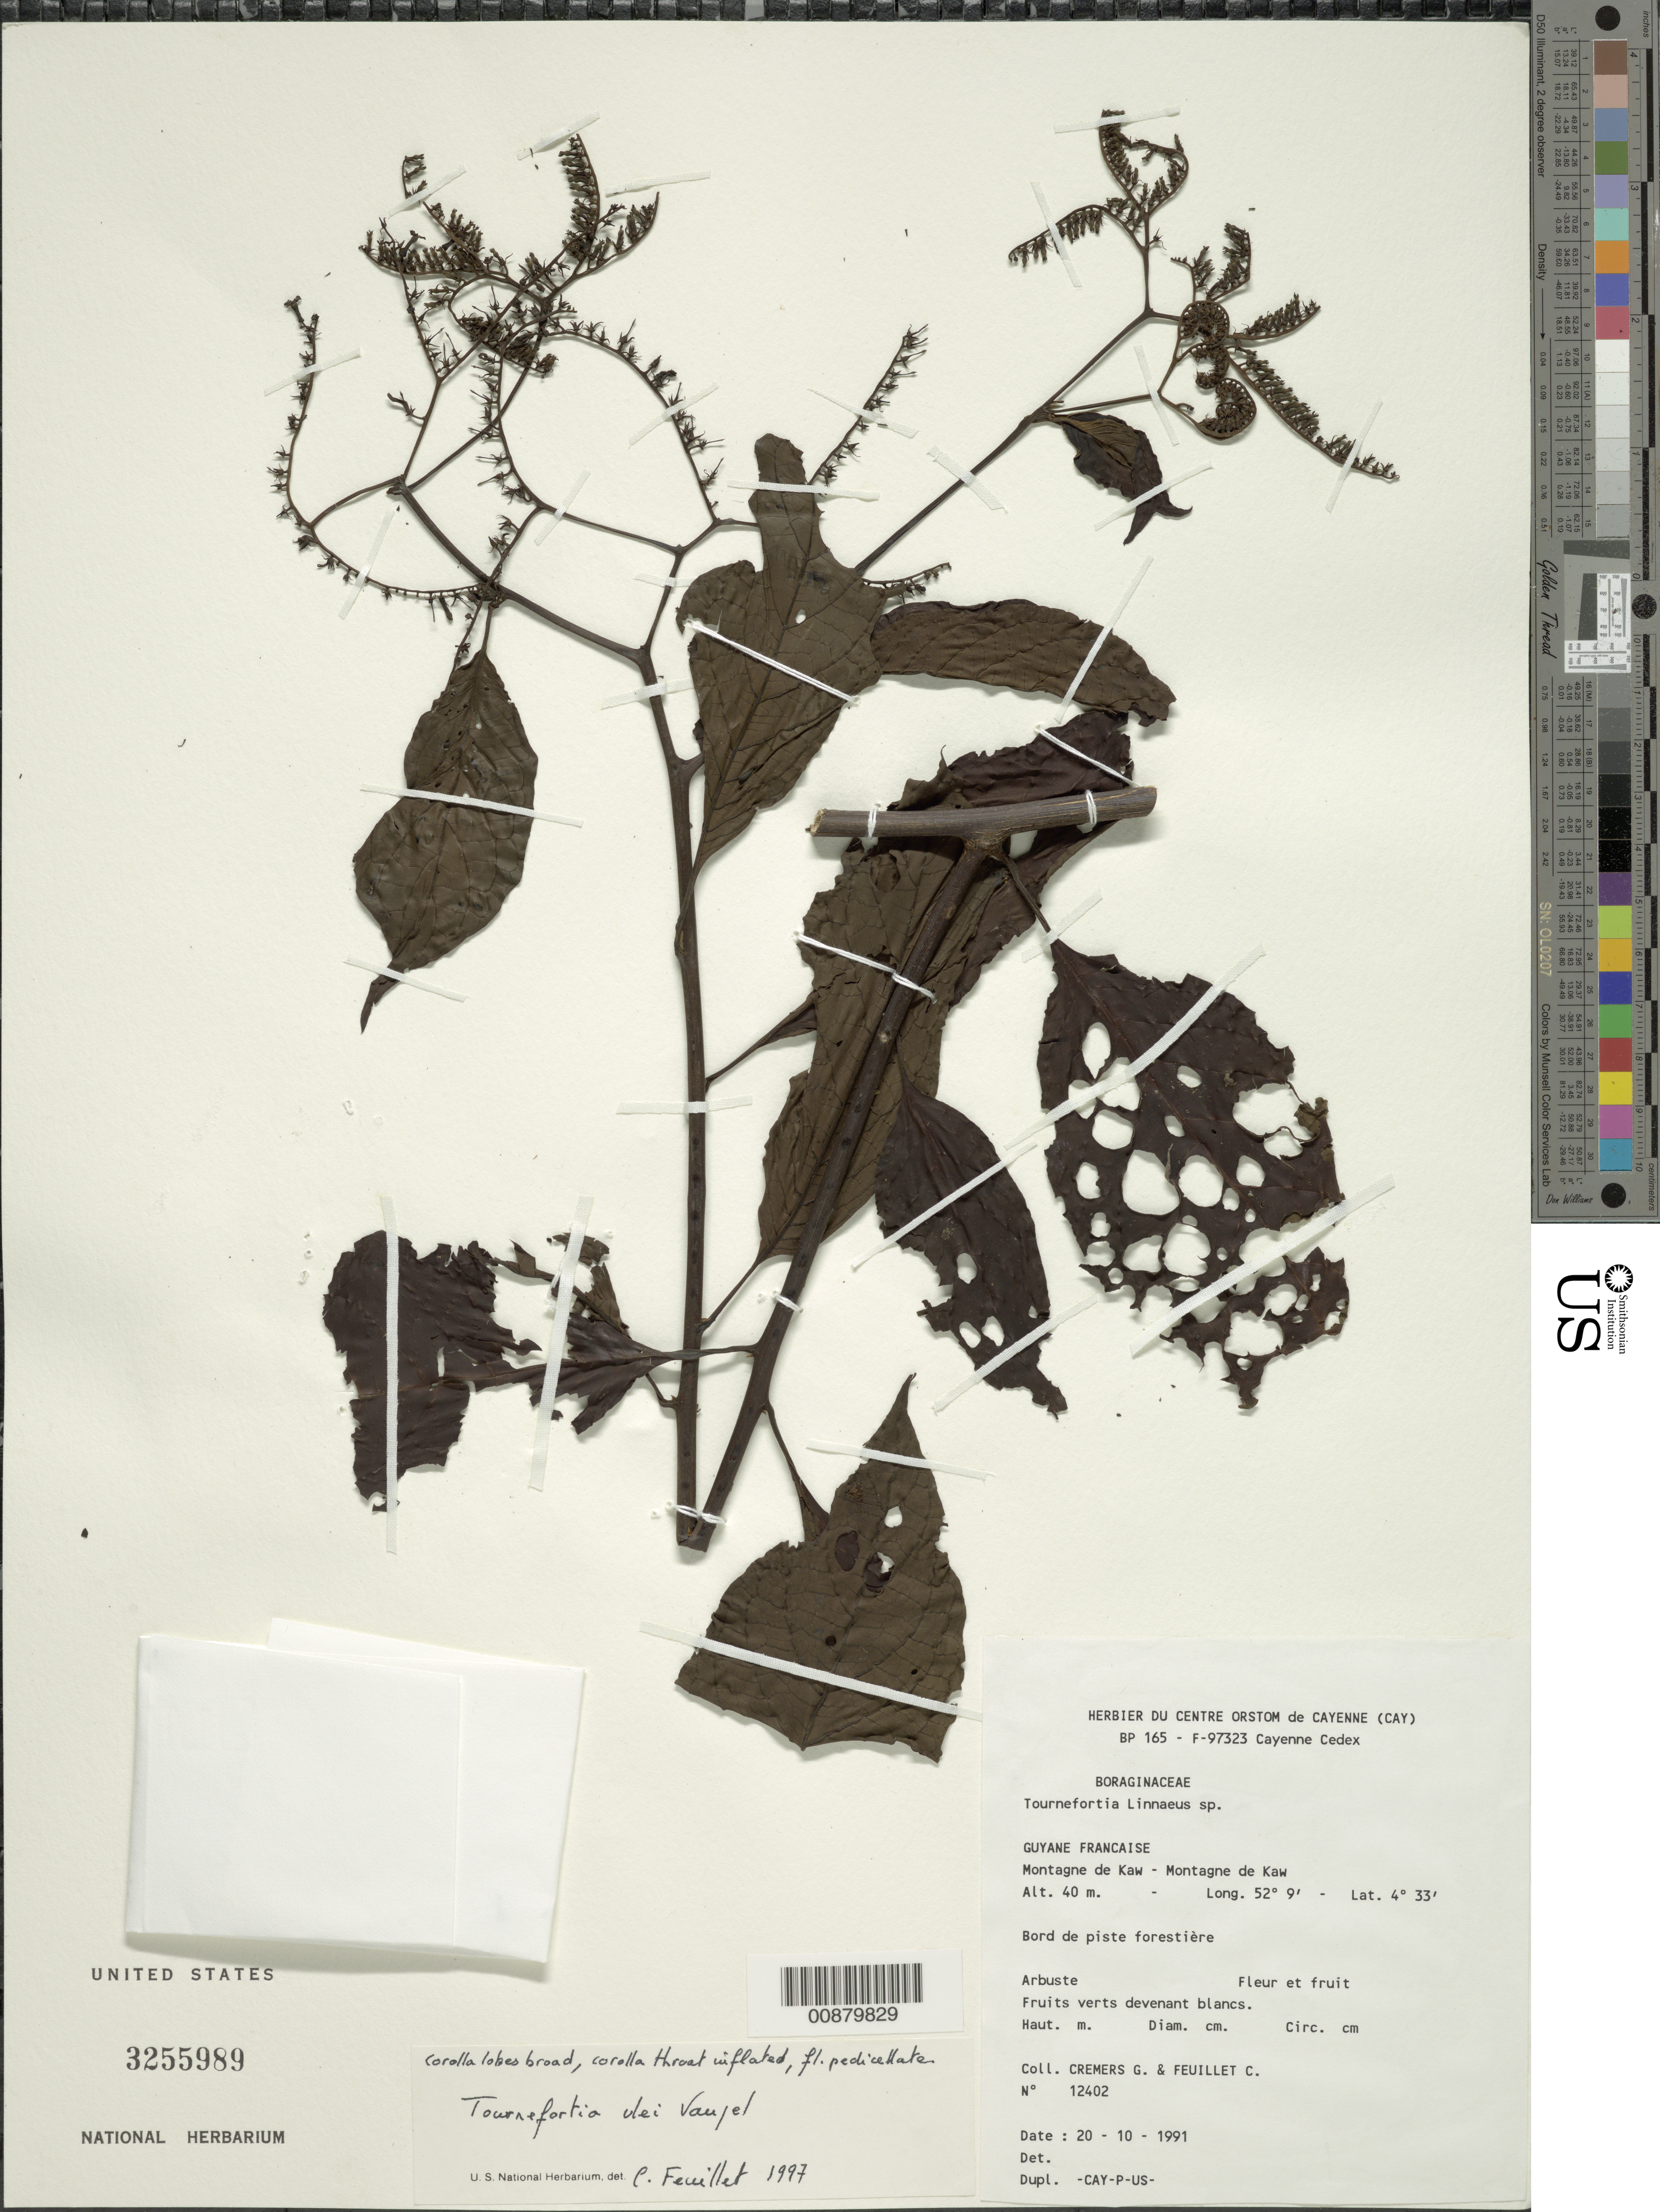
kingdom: Plantae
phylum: Tracheophyta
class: Magnoliopsida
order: Boraginales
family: Heliotropiaceae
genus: Tournefortia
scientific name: Tournefortia ulei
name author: Vaupel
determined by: Cremers, Georges A.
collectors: G. Cremers & C. Feuillet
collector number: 12402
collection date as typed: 20-Oct-91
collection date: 1991-10-20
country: French Guiana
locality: Montagne de Kaw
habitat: Borde de piste forestiere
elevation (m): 40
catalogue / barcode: US 3255989